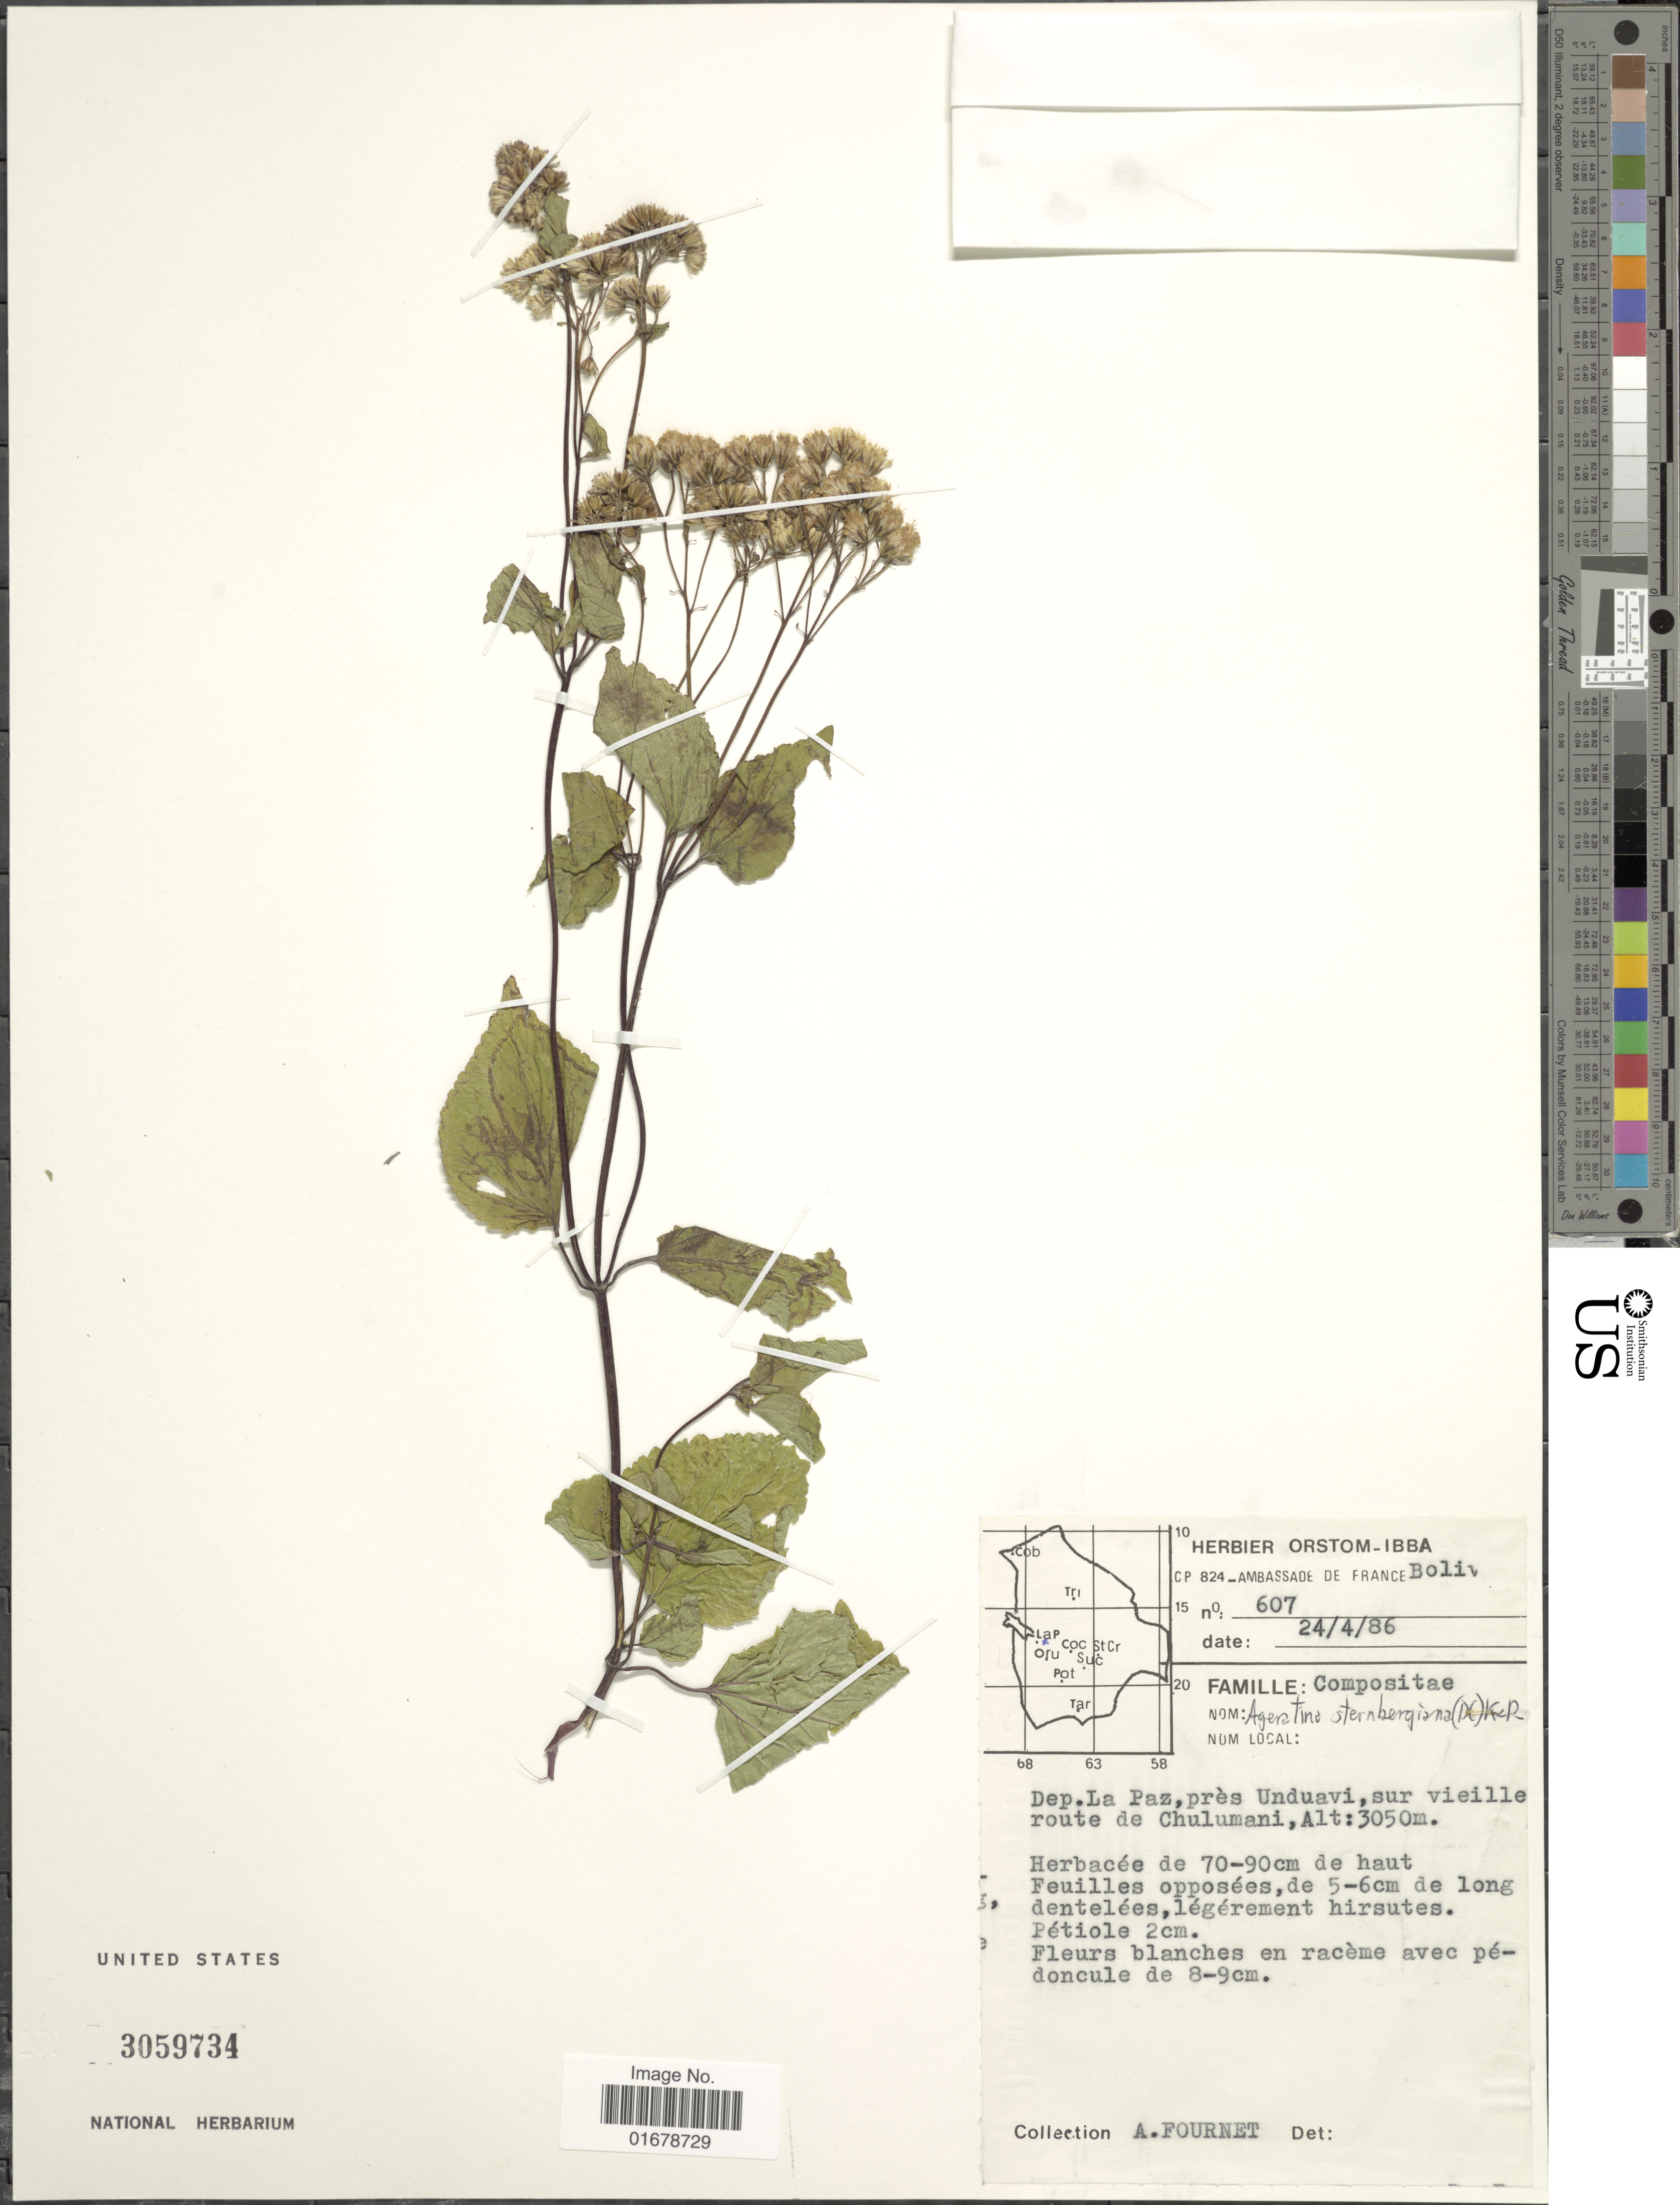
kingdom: Plantae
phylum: Tracheophyta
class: Magnoliopsida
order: Asterales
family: Asteraceae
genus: Ageratina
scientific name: Ageratina sternbergiana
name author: (DC.) R.M. King & H. Rob.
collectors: A. Fournet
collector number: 607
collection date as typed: Transcribed d/m/y: 24/4/86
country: Bolivia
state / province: La Paz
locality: Dep. La Paz, pres Unduavi, sur Vieille route de Chulumani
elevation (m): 3050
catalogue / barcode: US 3059734